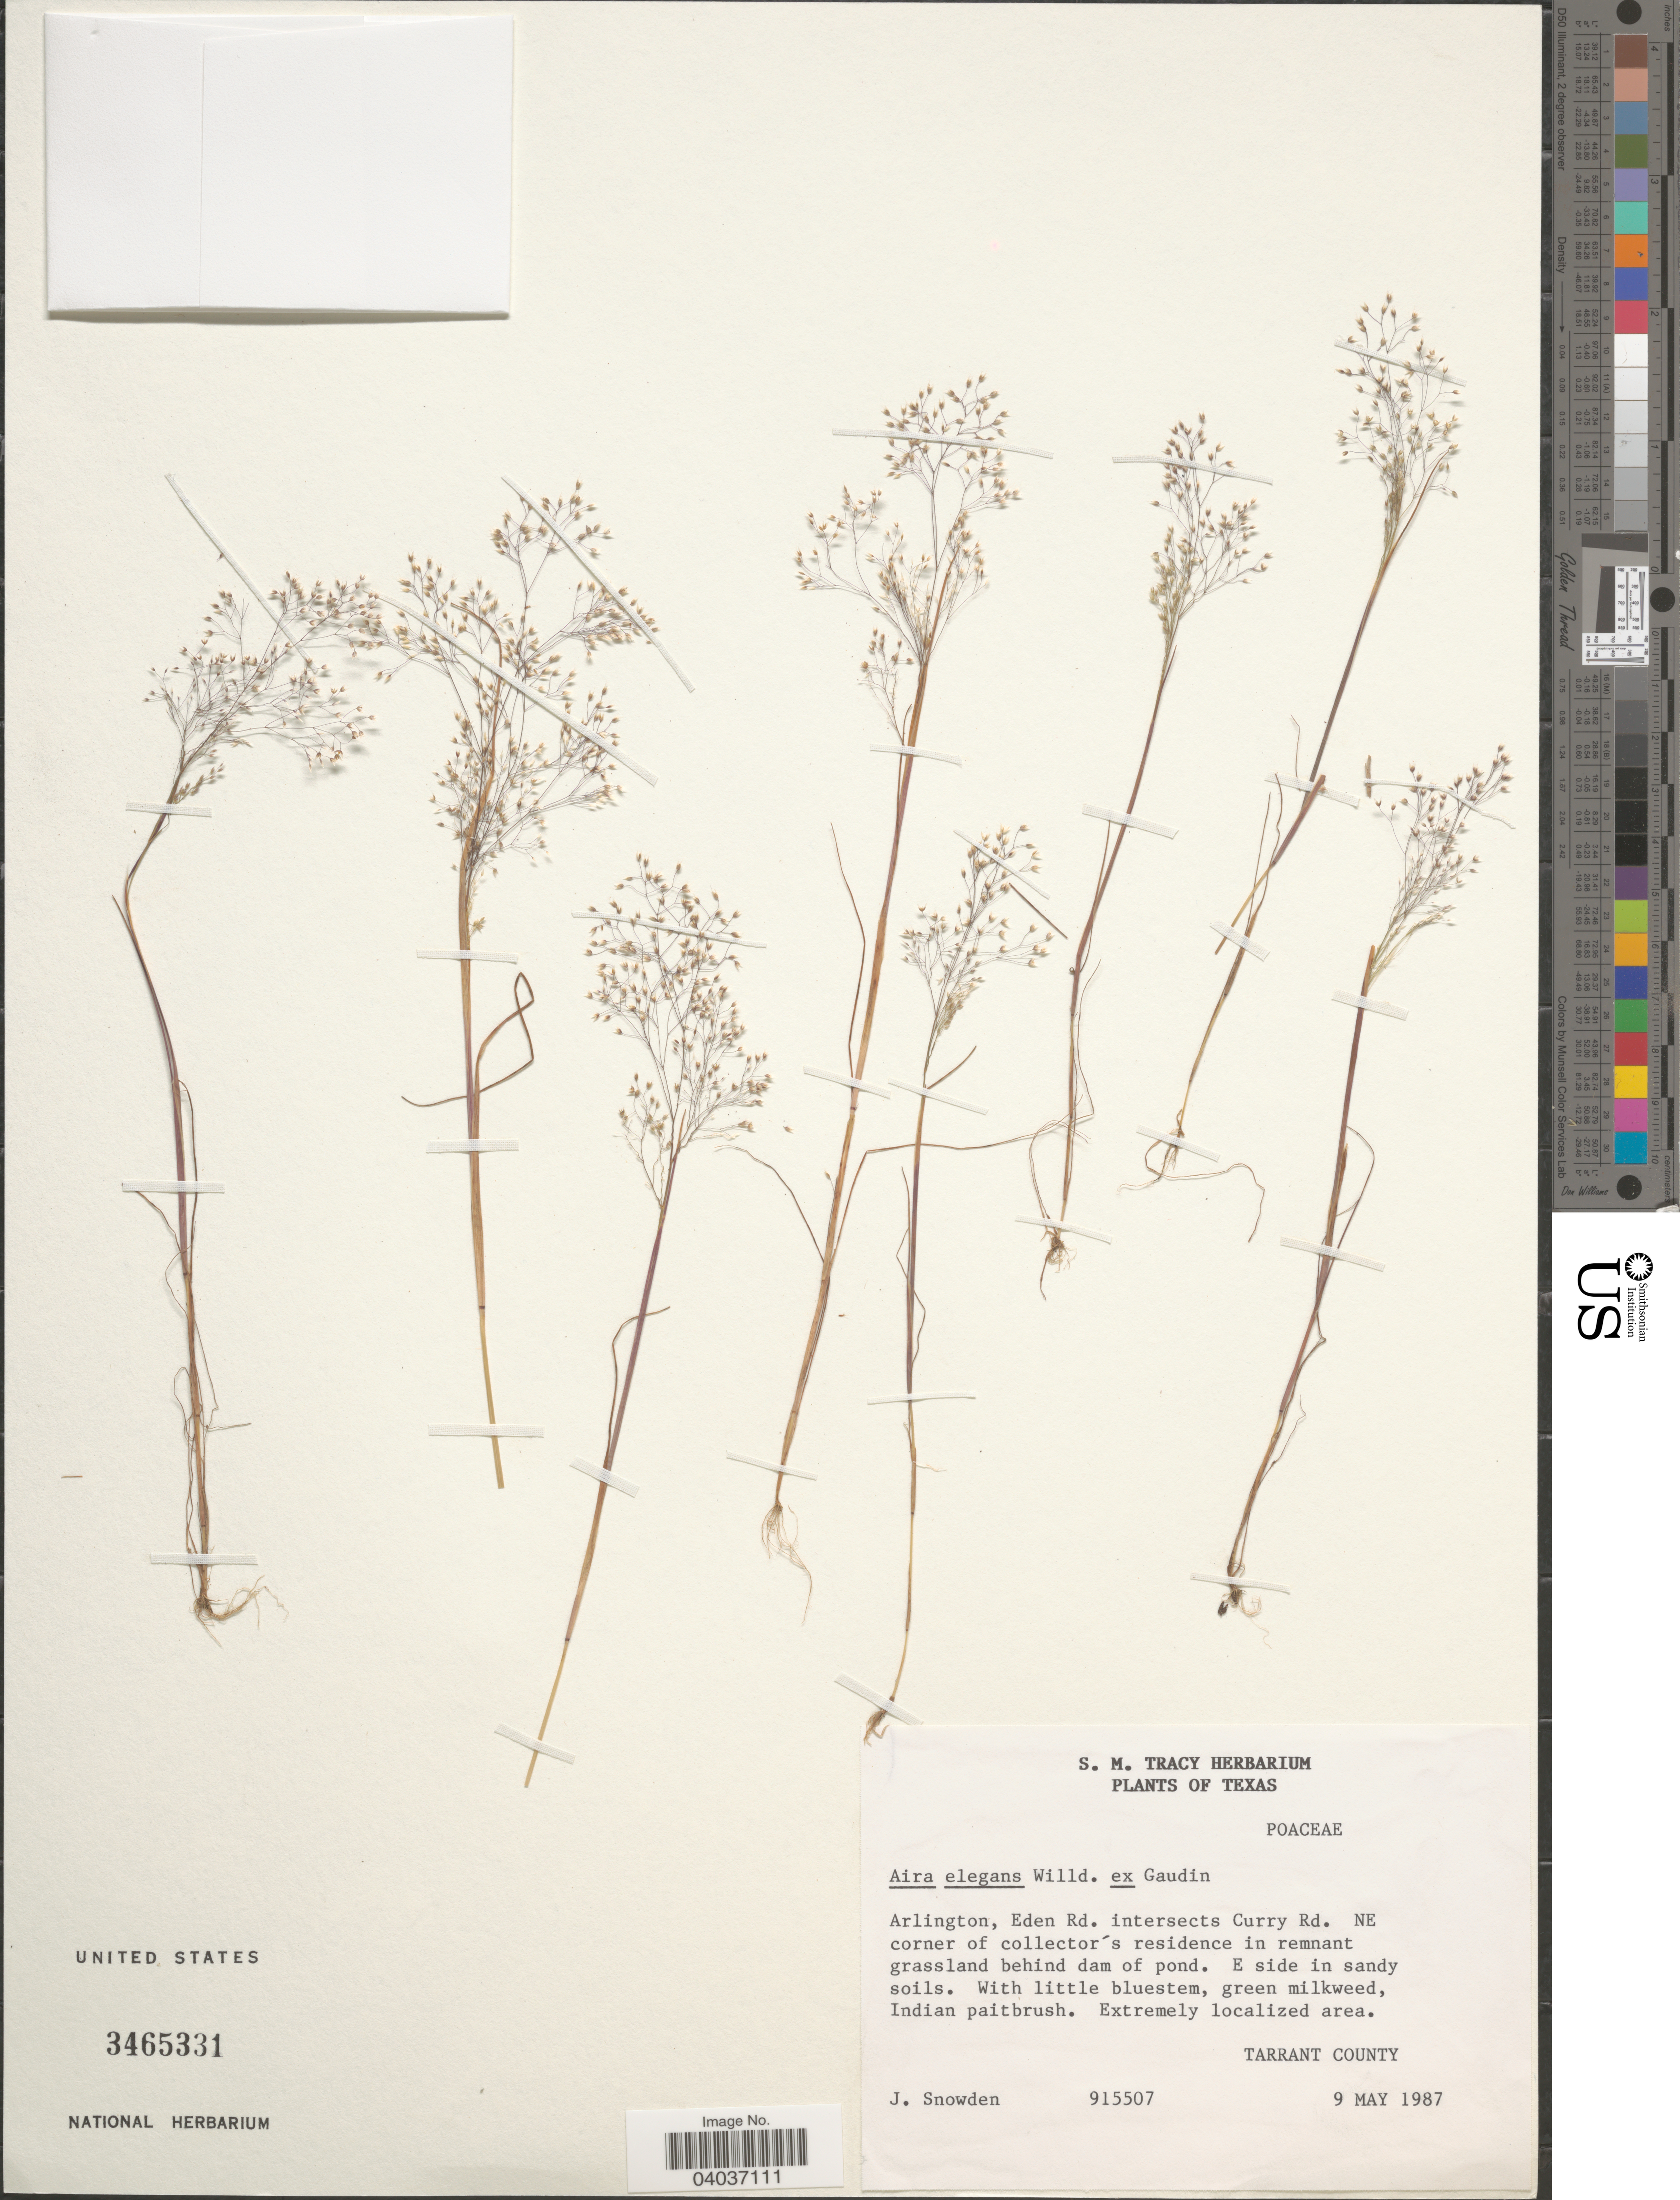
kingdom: Plantae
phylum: Tracheophyta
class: Liliopsida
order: Poales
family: Poaceae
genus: Molineriella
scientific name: Molineriella laevis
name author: (Brot.) Rouy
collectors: J. Snowden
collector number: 915507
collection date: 1987-05-09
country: United States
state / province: Texas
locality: Arlington, Eden Rd. intersects Curry Rd. NE corner of collector's residence in remnant grassland behind dam of pond. E side. Tarrant County.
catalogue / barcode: US 3465331